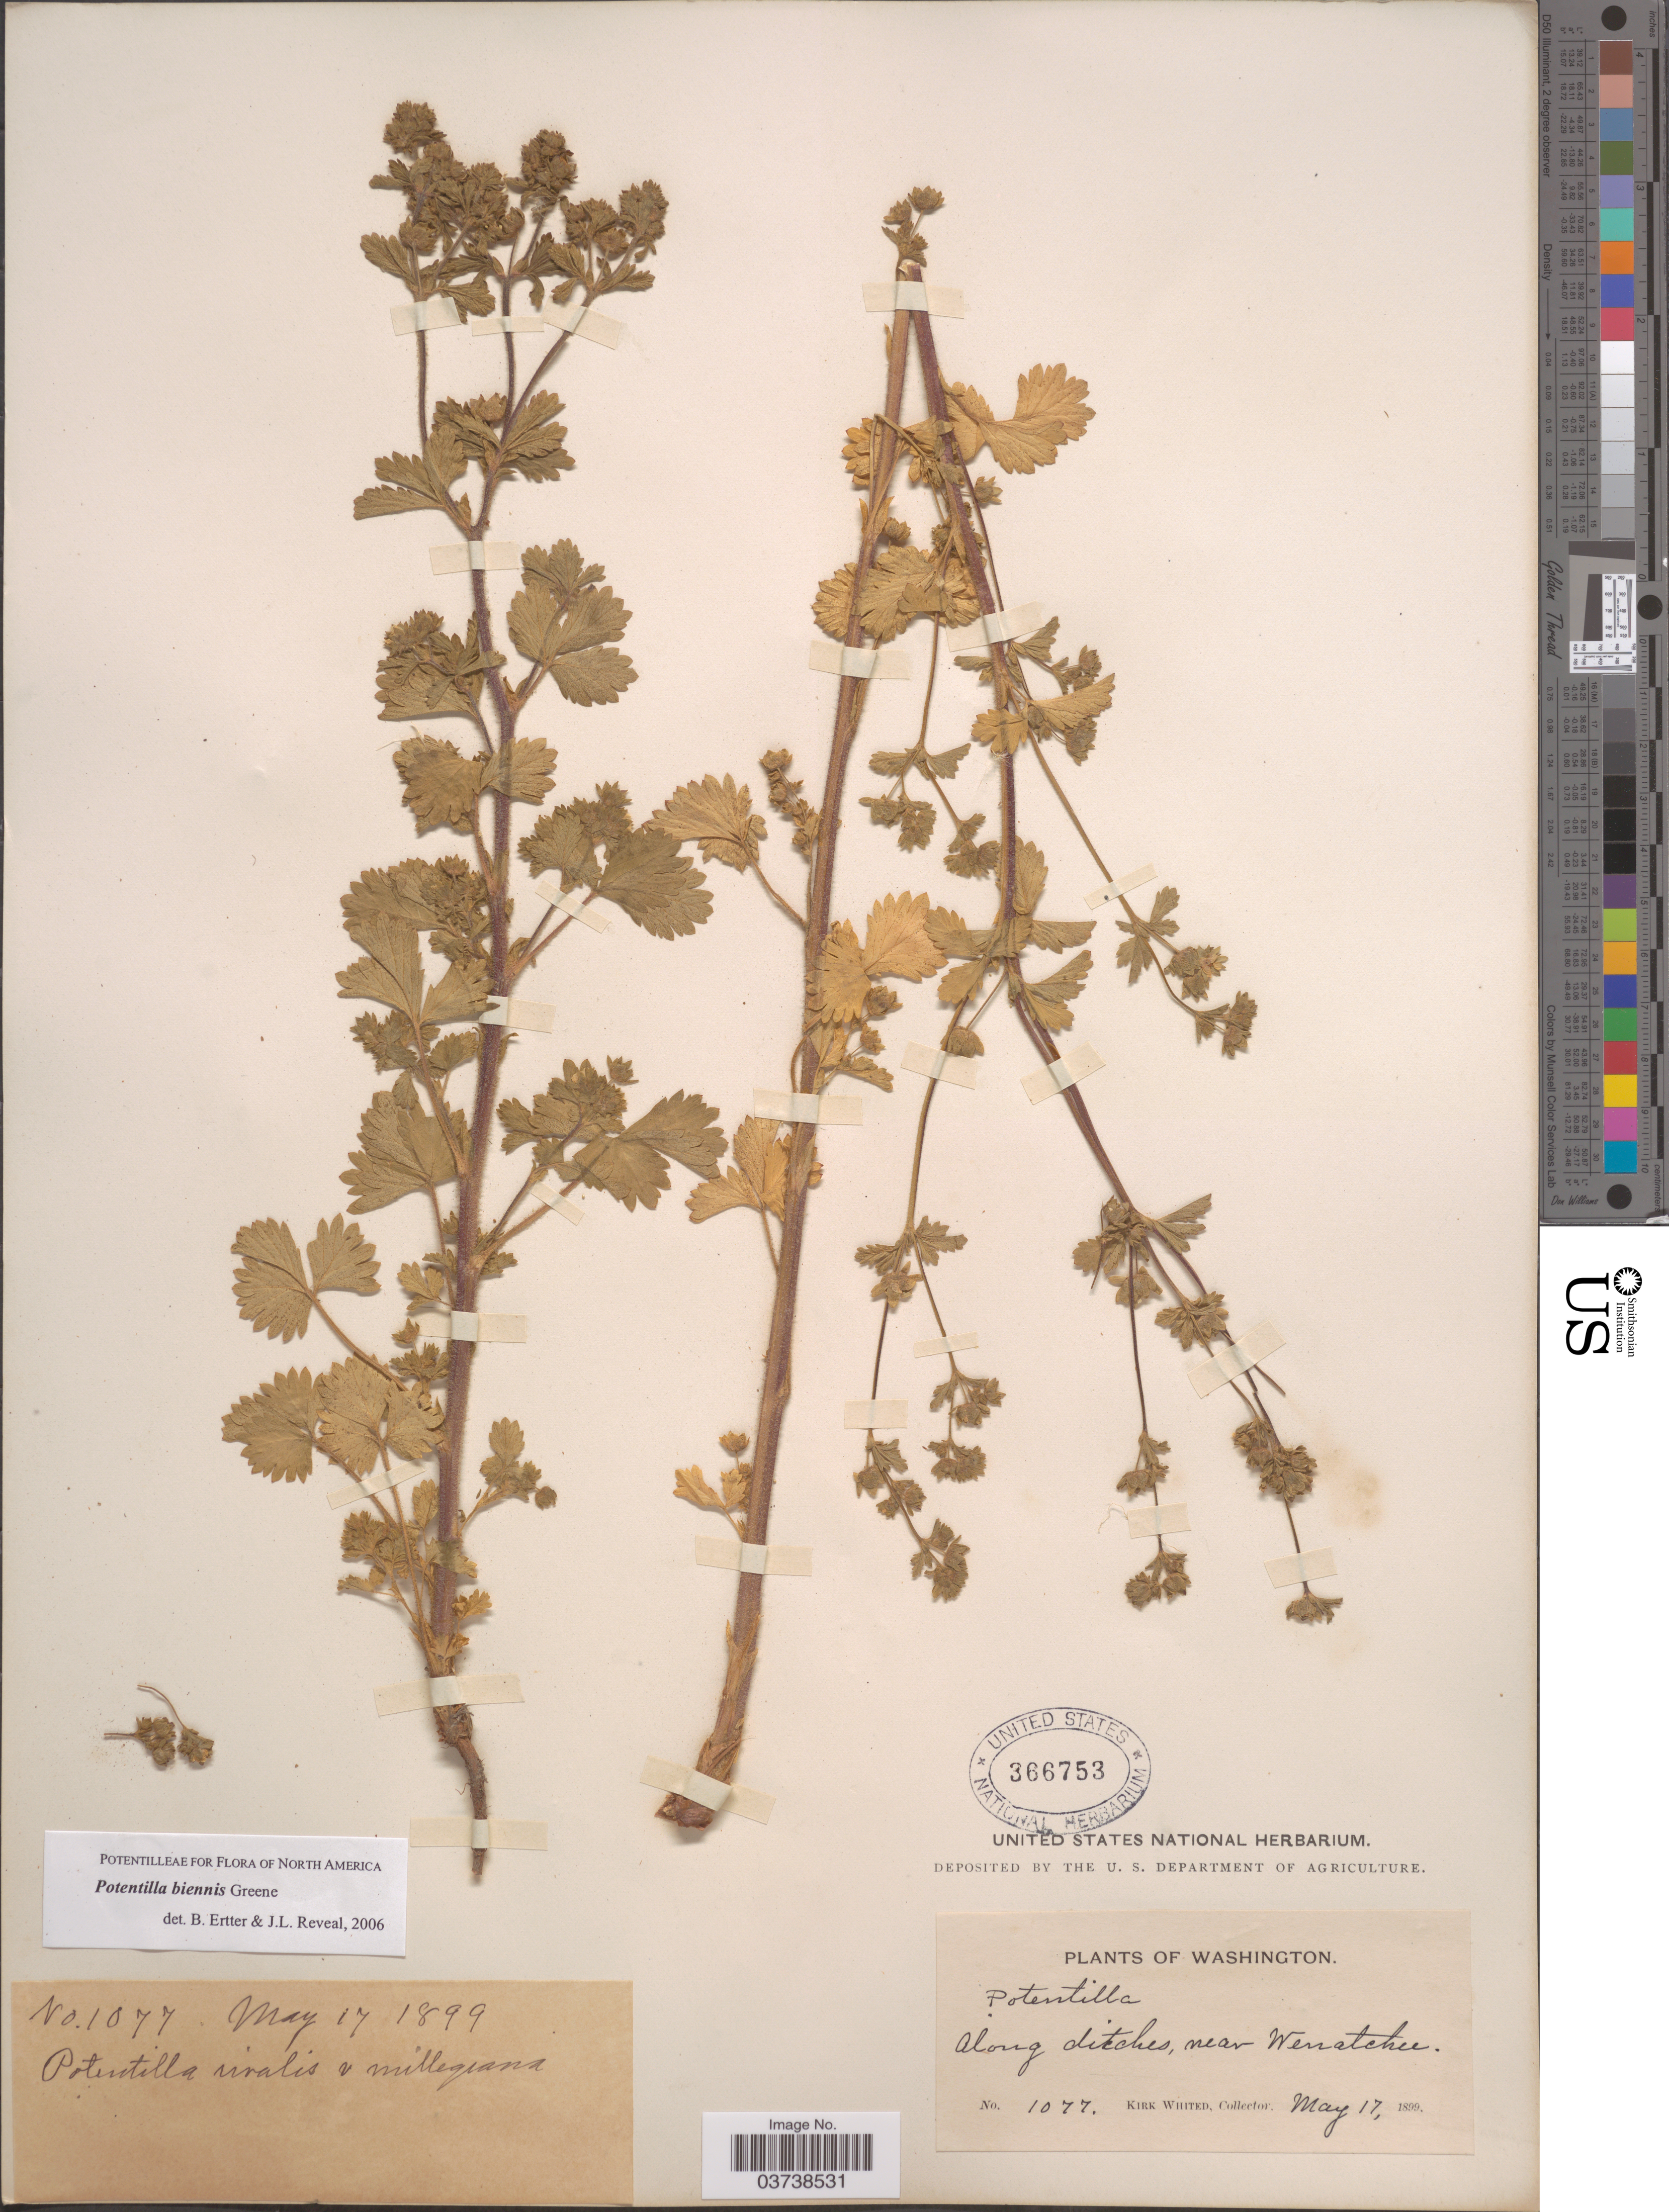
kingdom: Plantae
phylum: Tracheophyta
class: Magnoliopsida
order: Rosales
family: Rosaceae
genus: Potentilla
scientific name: Potentilla biennis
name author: Greene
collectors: K. Whited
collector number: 1077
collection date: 1899-05-17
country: United States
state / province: Washington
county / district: Chelan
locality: Along ditches, near Wenatchee.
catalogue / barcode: US 366753